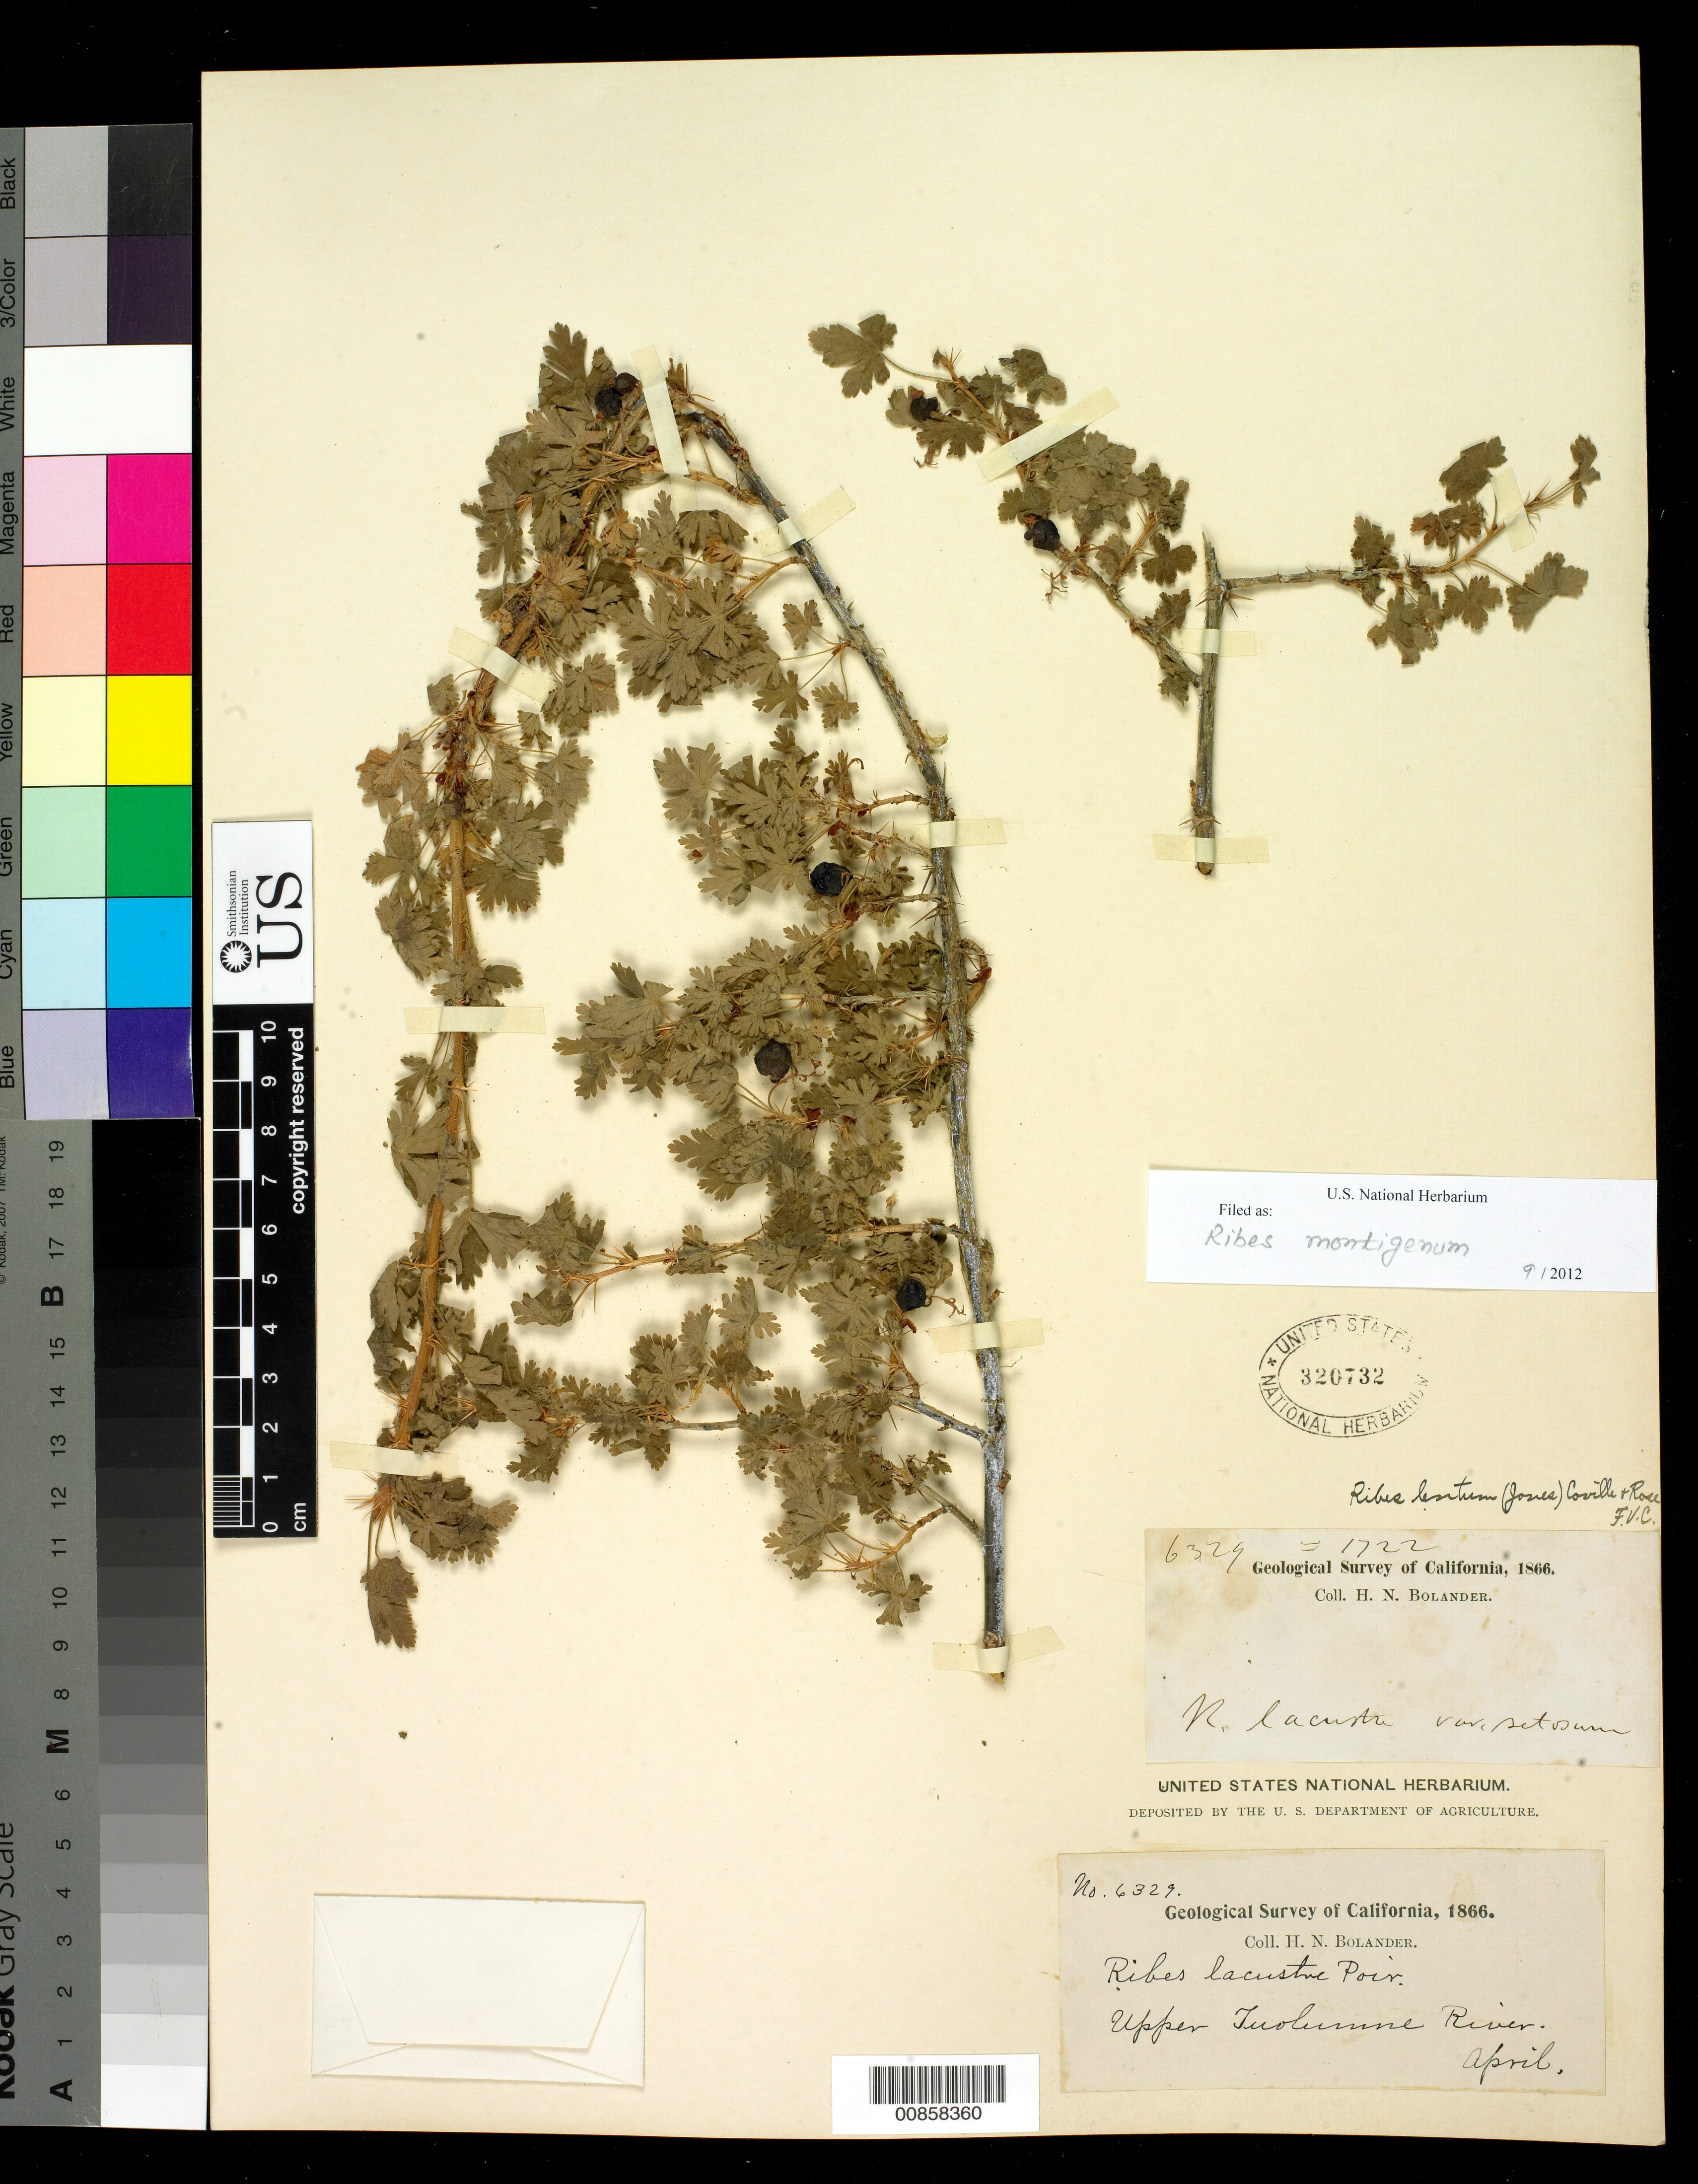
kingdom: Plantae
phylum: Tracheophyta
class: Magnoliopsida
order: Saxifragales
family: Grossulariaceae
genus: Ribes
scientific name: Ribes montigenum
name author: McClatchie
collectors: H. Bolander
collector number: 6329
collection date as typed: Apr 1866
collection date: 1866-04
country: United States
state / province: California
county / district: Tuolumne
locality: Upper Tuolumne River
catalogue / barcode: US 320732